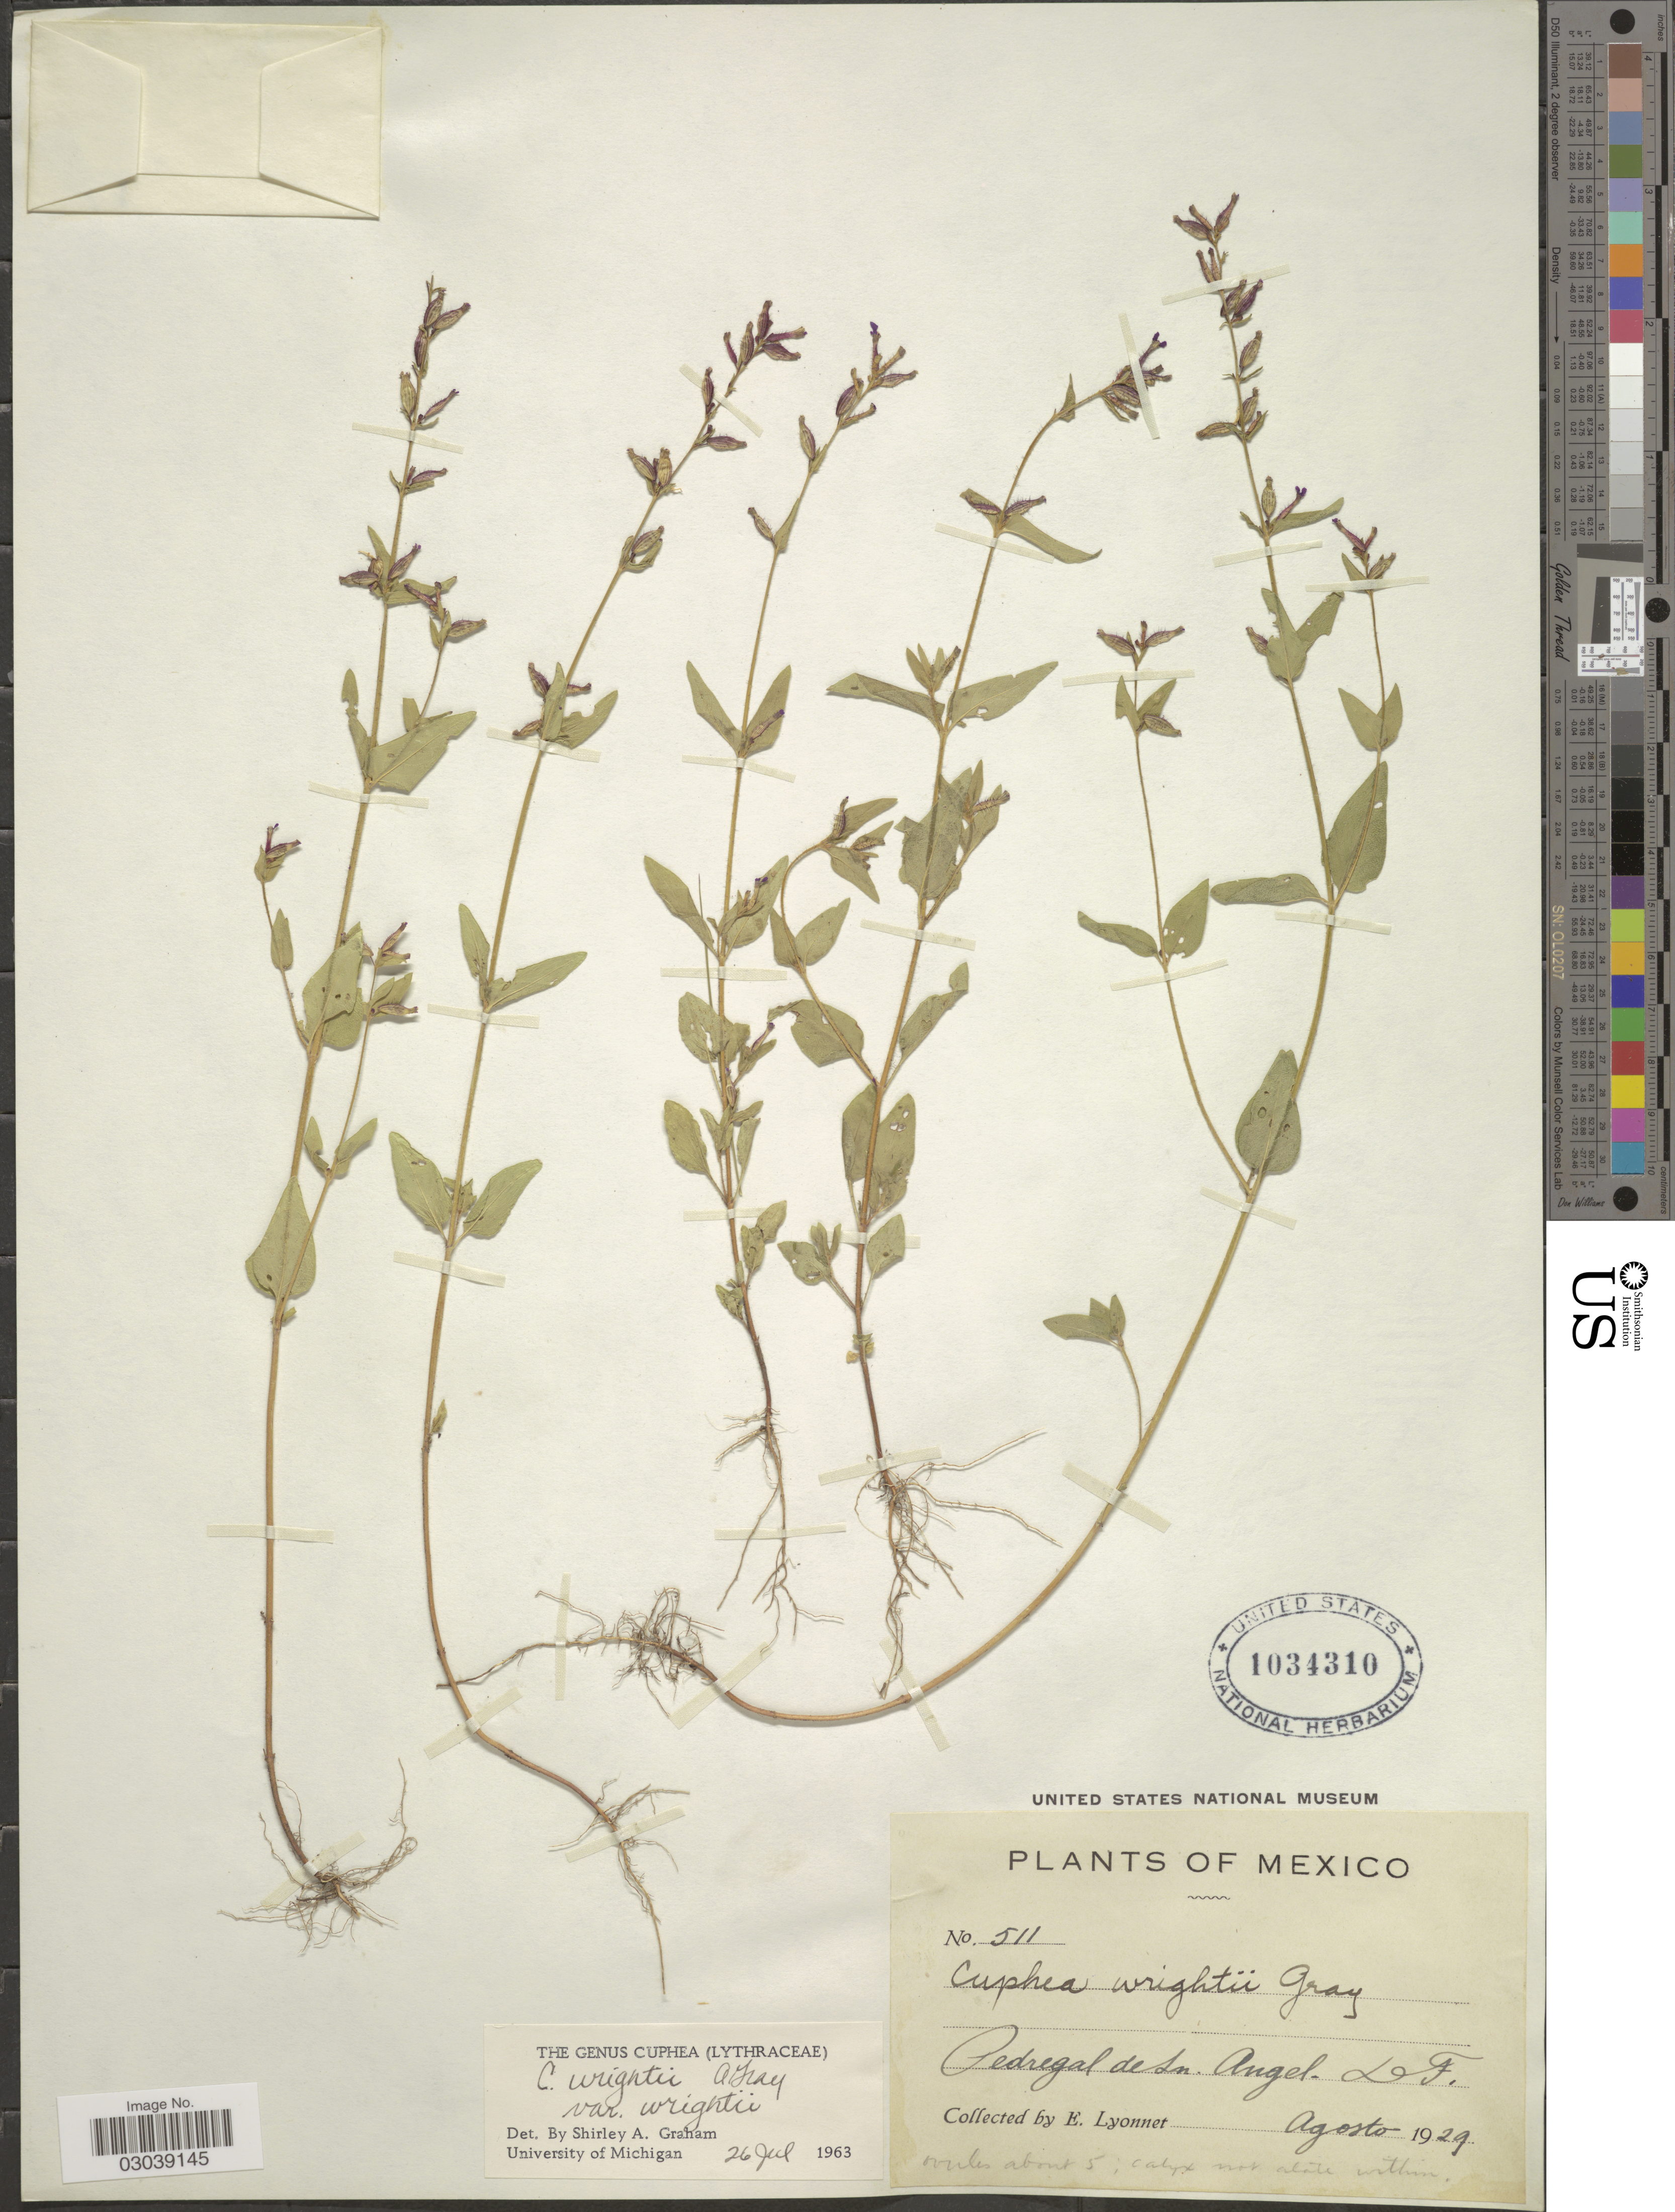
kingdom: Plantae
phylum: Tracheophyta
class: Magnoliopsida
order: Myrtales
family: Lythraceae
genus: Cuphea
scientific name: Cuphea wrightii var. wrightii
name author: A. Gray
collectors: E. Lyonnet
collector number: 511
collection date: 1929-08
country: Mexico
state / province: Distrito Federal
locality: Pedregal de Sn. Angel.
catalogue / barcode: US 1034310